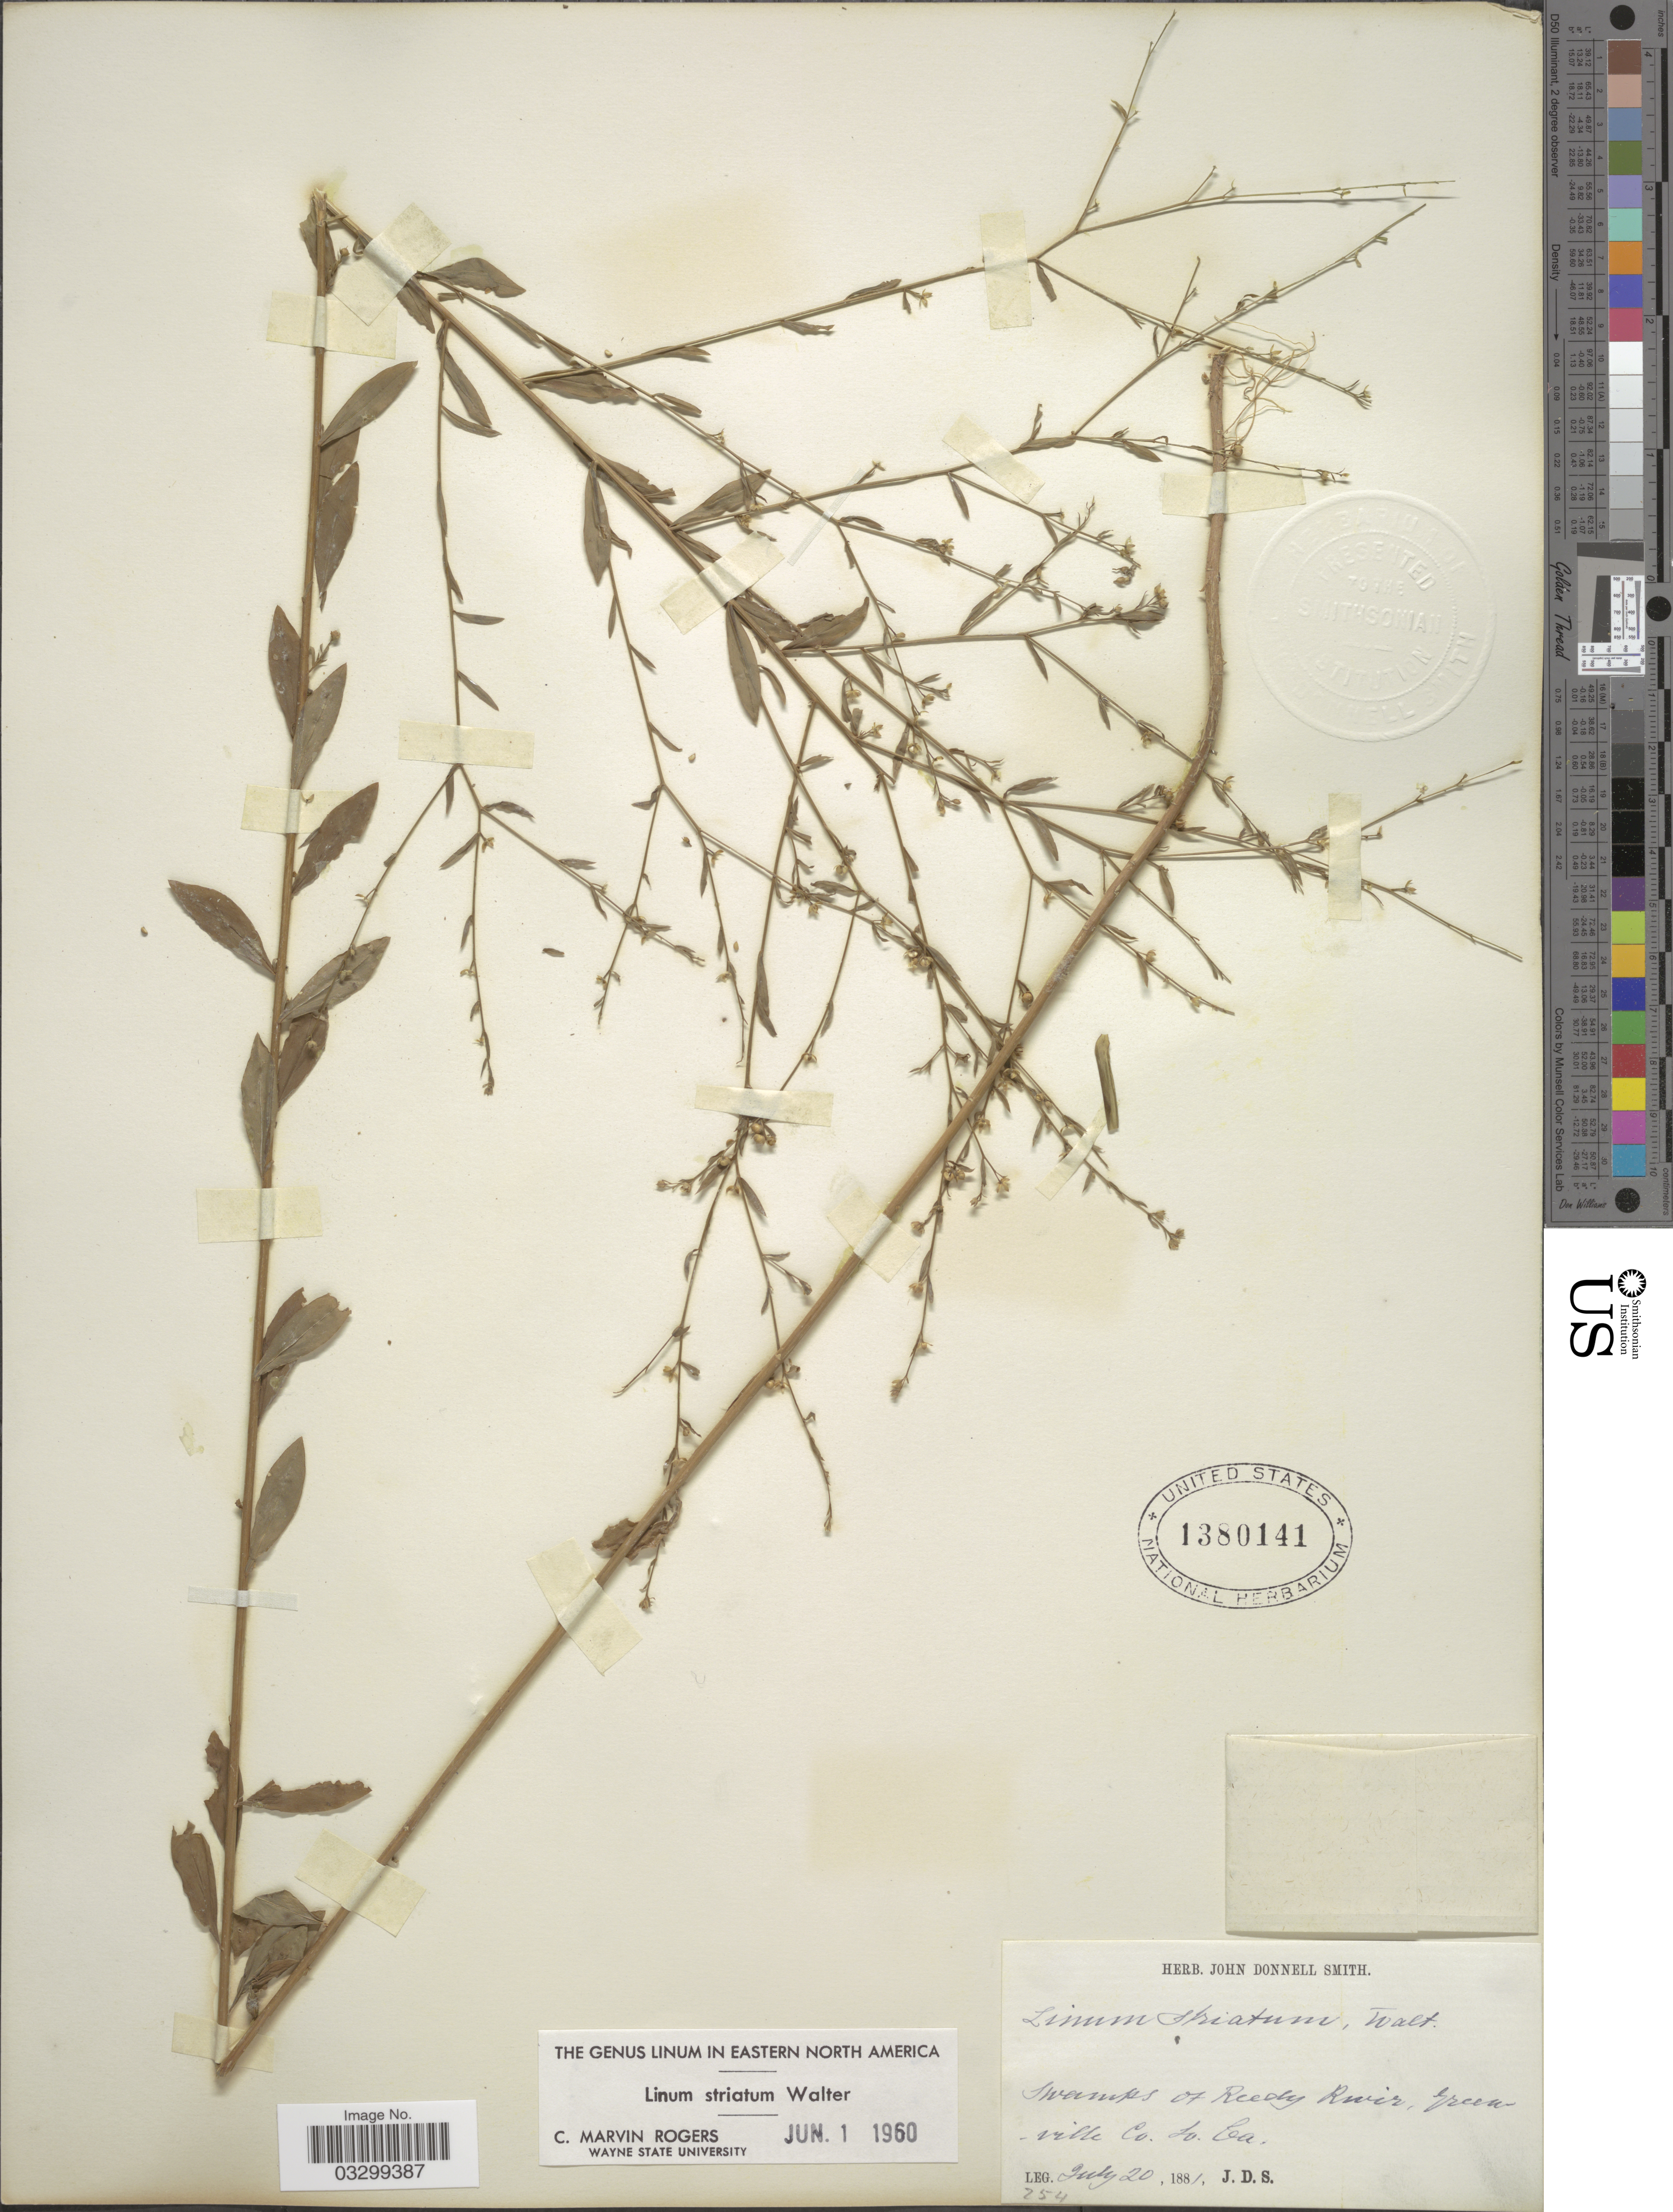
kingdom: Plantae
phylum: Tracheophyta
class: Magnoliopsida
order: Malpighiales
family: Linaceae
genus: Linum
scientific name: Linum striatum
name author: Walter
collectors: J. Donnell Smith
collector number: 254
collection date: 1881-07-20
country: United States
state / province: South Carolina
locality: Swamps on Reedy River, Greenville Co.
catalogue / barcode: US 1380141